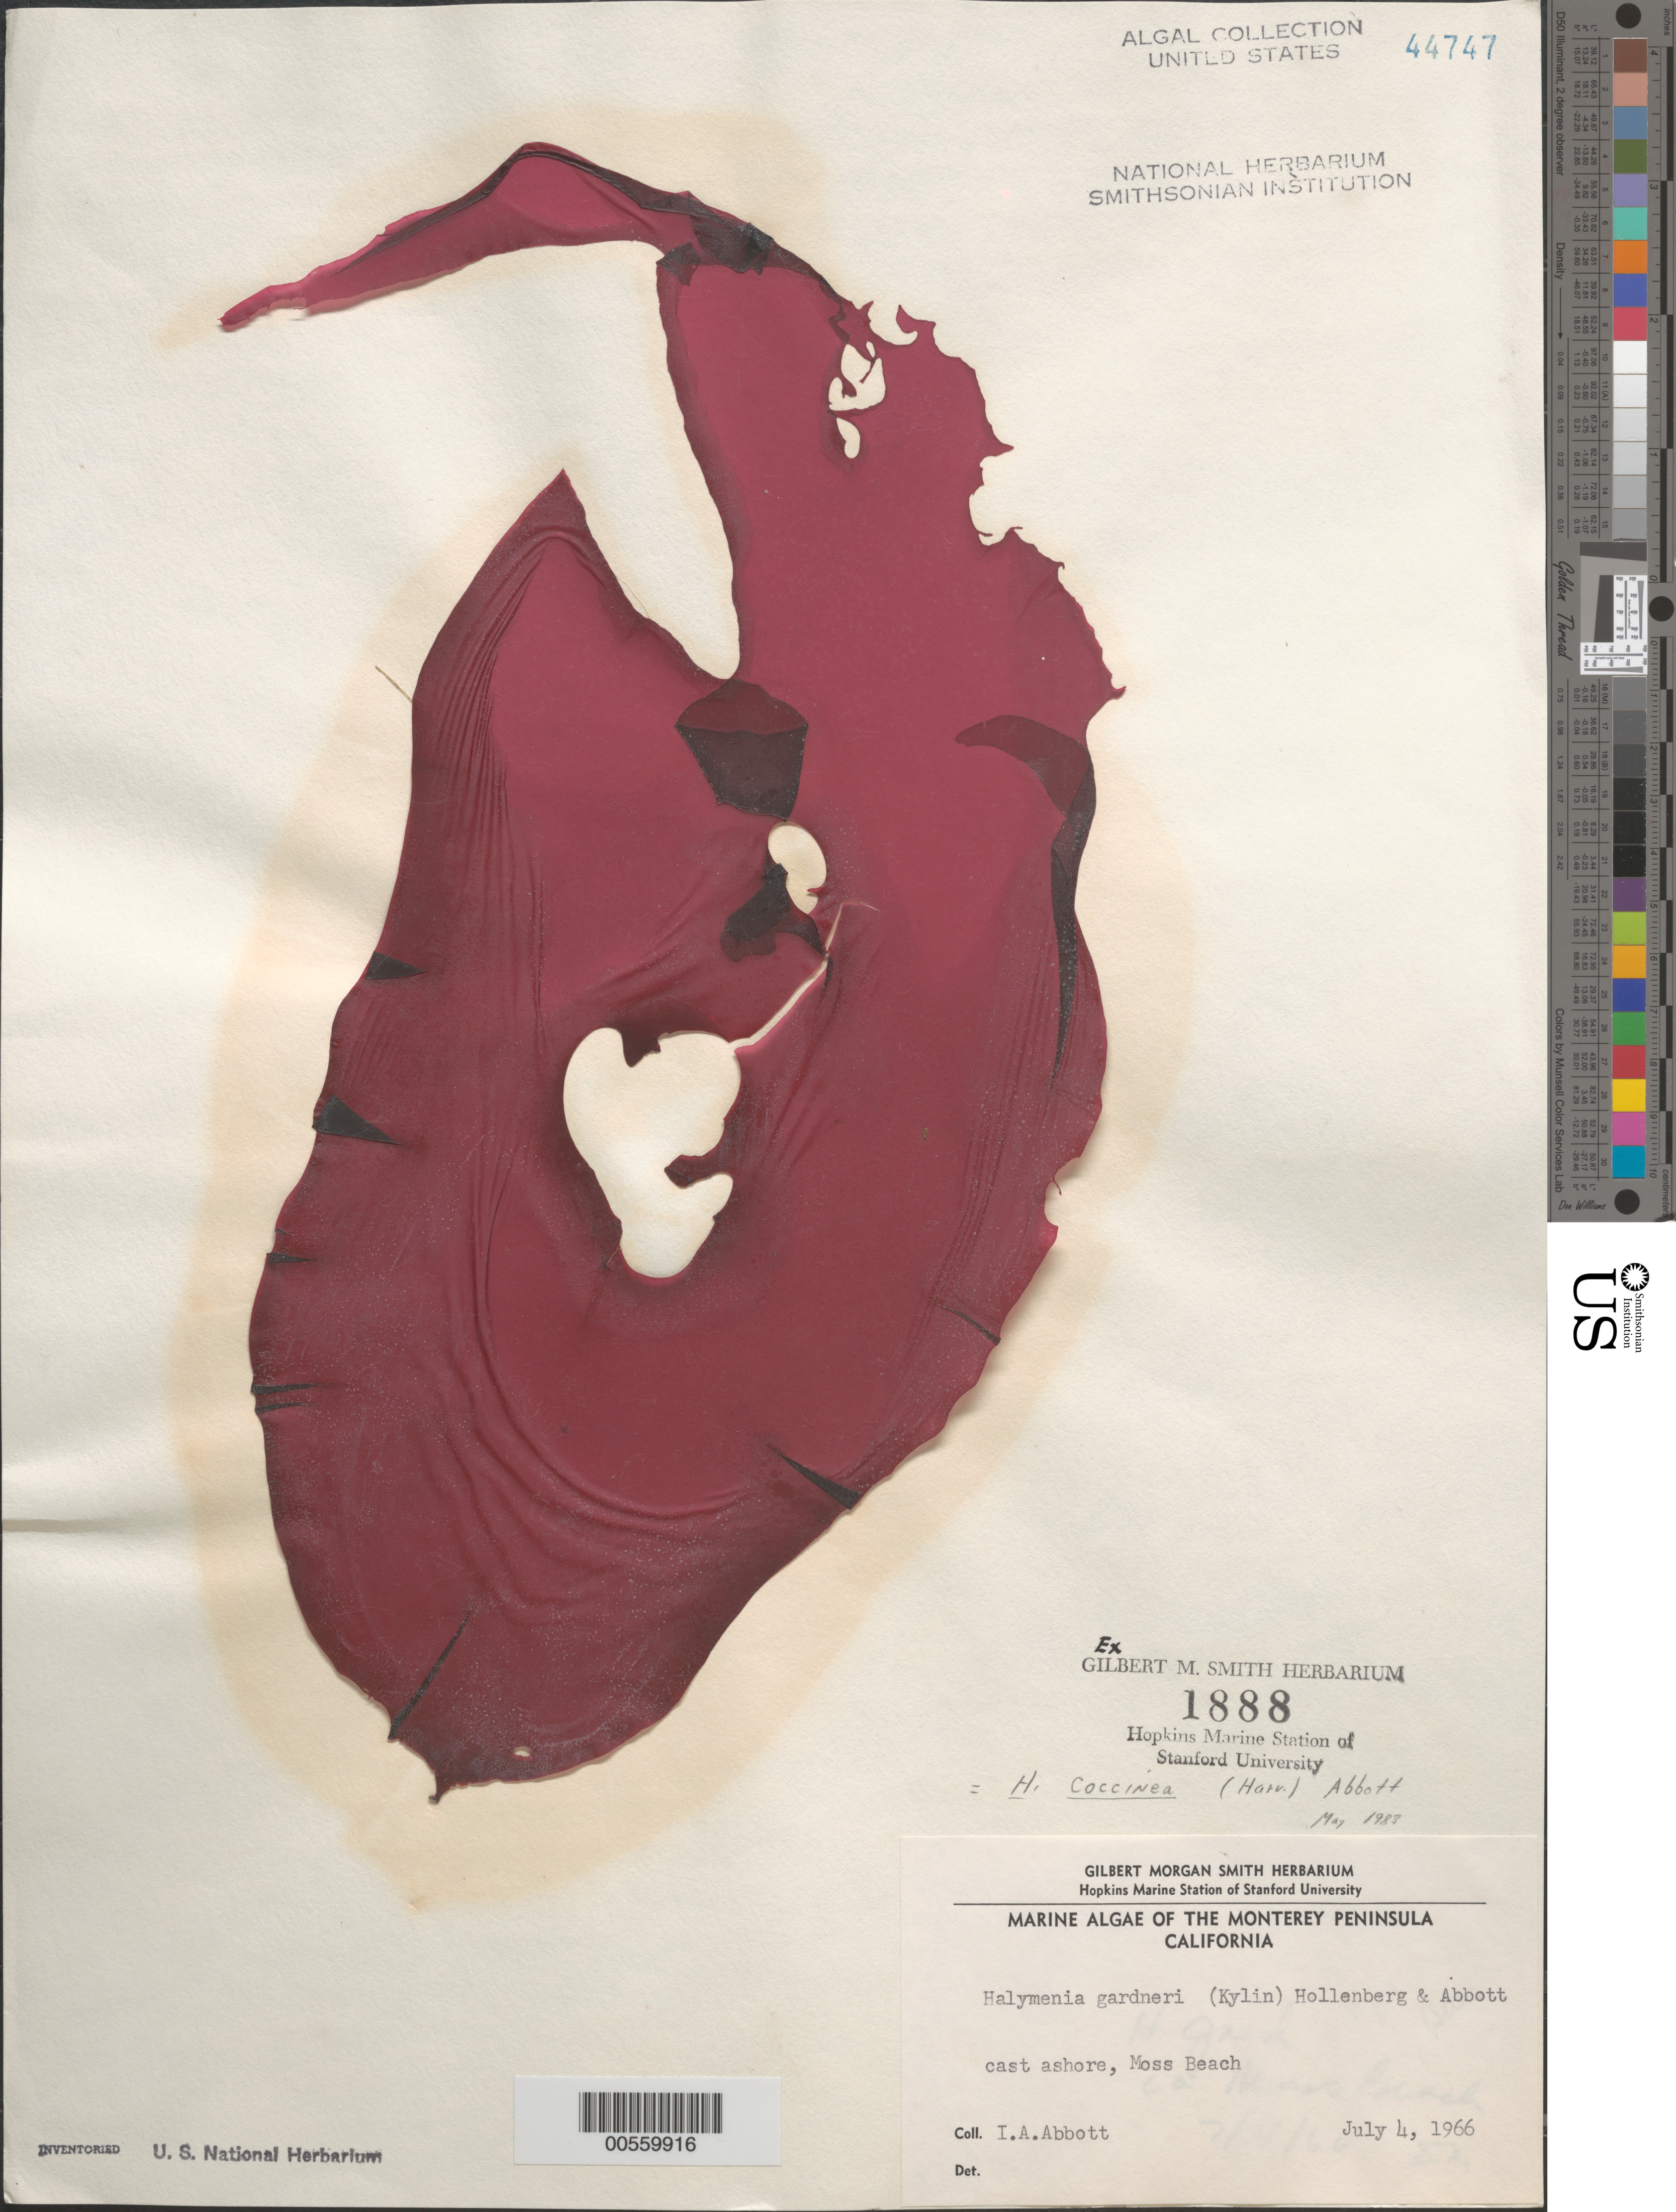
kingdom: Plantae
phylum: Rhodophyta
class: Florideophyceae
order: Gigartinales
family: Dumontiaceae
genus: Weeksia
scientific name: Weeksia coccinea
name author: (Harv.) S.C. Lindstrom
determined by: Algae name updating Project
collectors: I. A. Abbott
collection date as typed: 04 Jul 1966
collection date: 1966-07-04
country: United States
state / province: California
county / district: Monterey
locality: Moss Beach, Monterey Peninsula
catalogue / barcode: US 44747